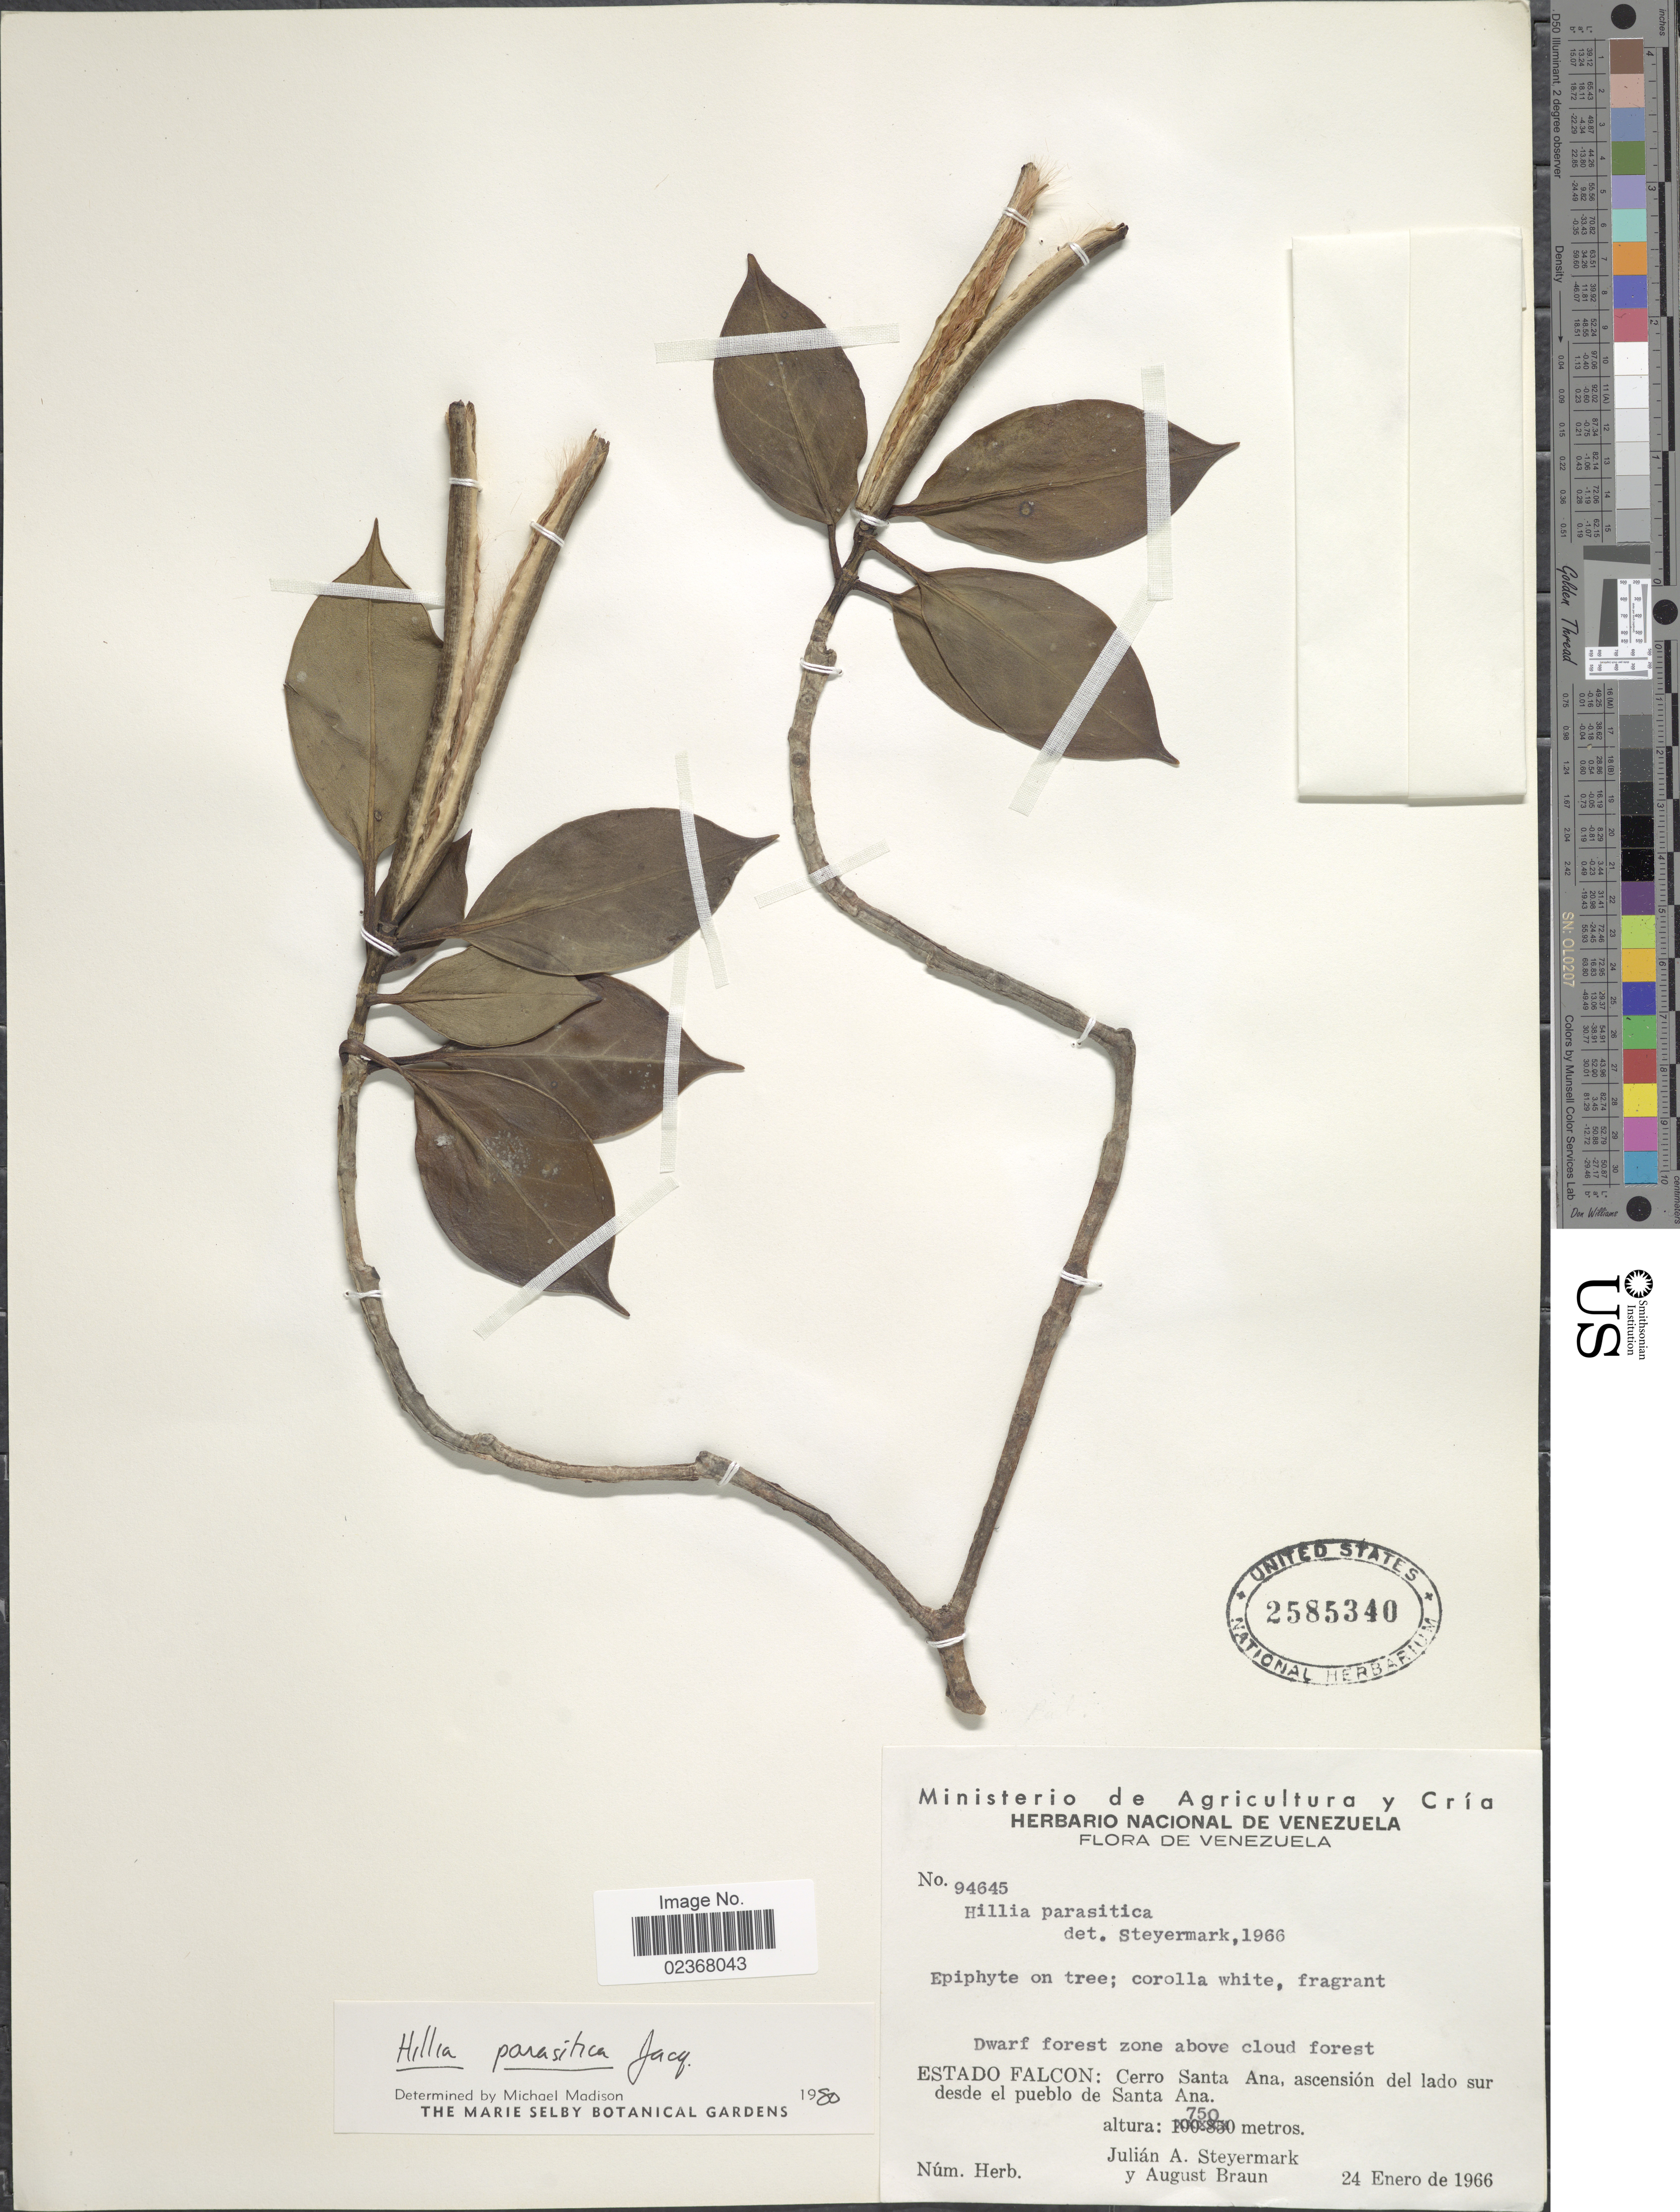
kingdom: Plantae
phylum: Tracheophyta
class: Magnoliopsida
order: Gentianales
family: Rubiaceae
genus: Hillia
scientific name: Hillia parasitica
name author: Jacq.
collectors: J. Steyermark & A. Braun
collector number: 94645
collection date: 1966-01-24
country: Venezuela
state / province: Falcón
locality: Estado Falcon: Cerro Santa Ana, ascension del lado sur desde el pueblo de Santa Ana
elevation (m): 750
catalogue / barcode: US 2585340